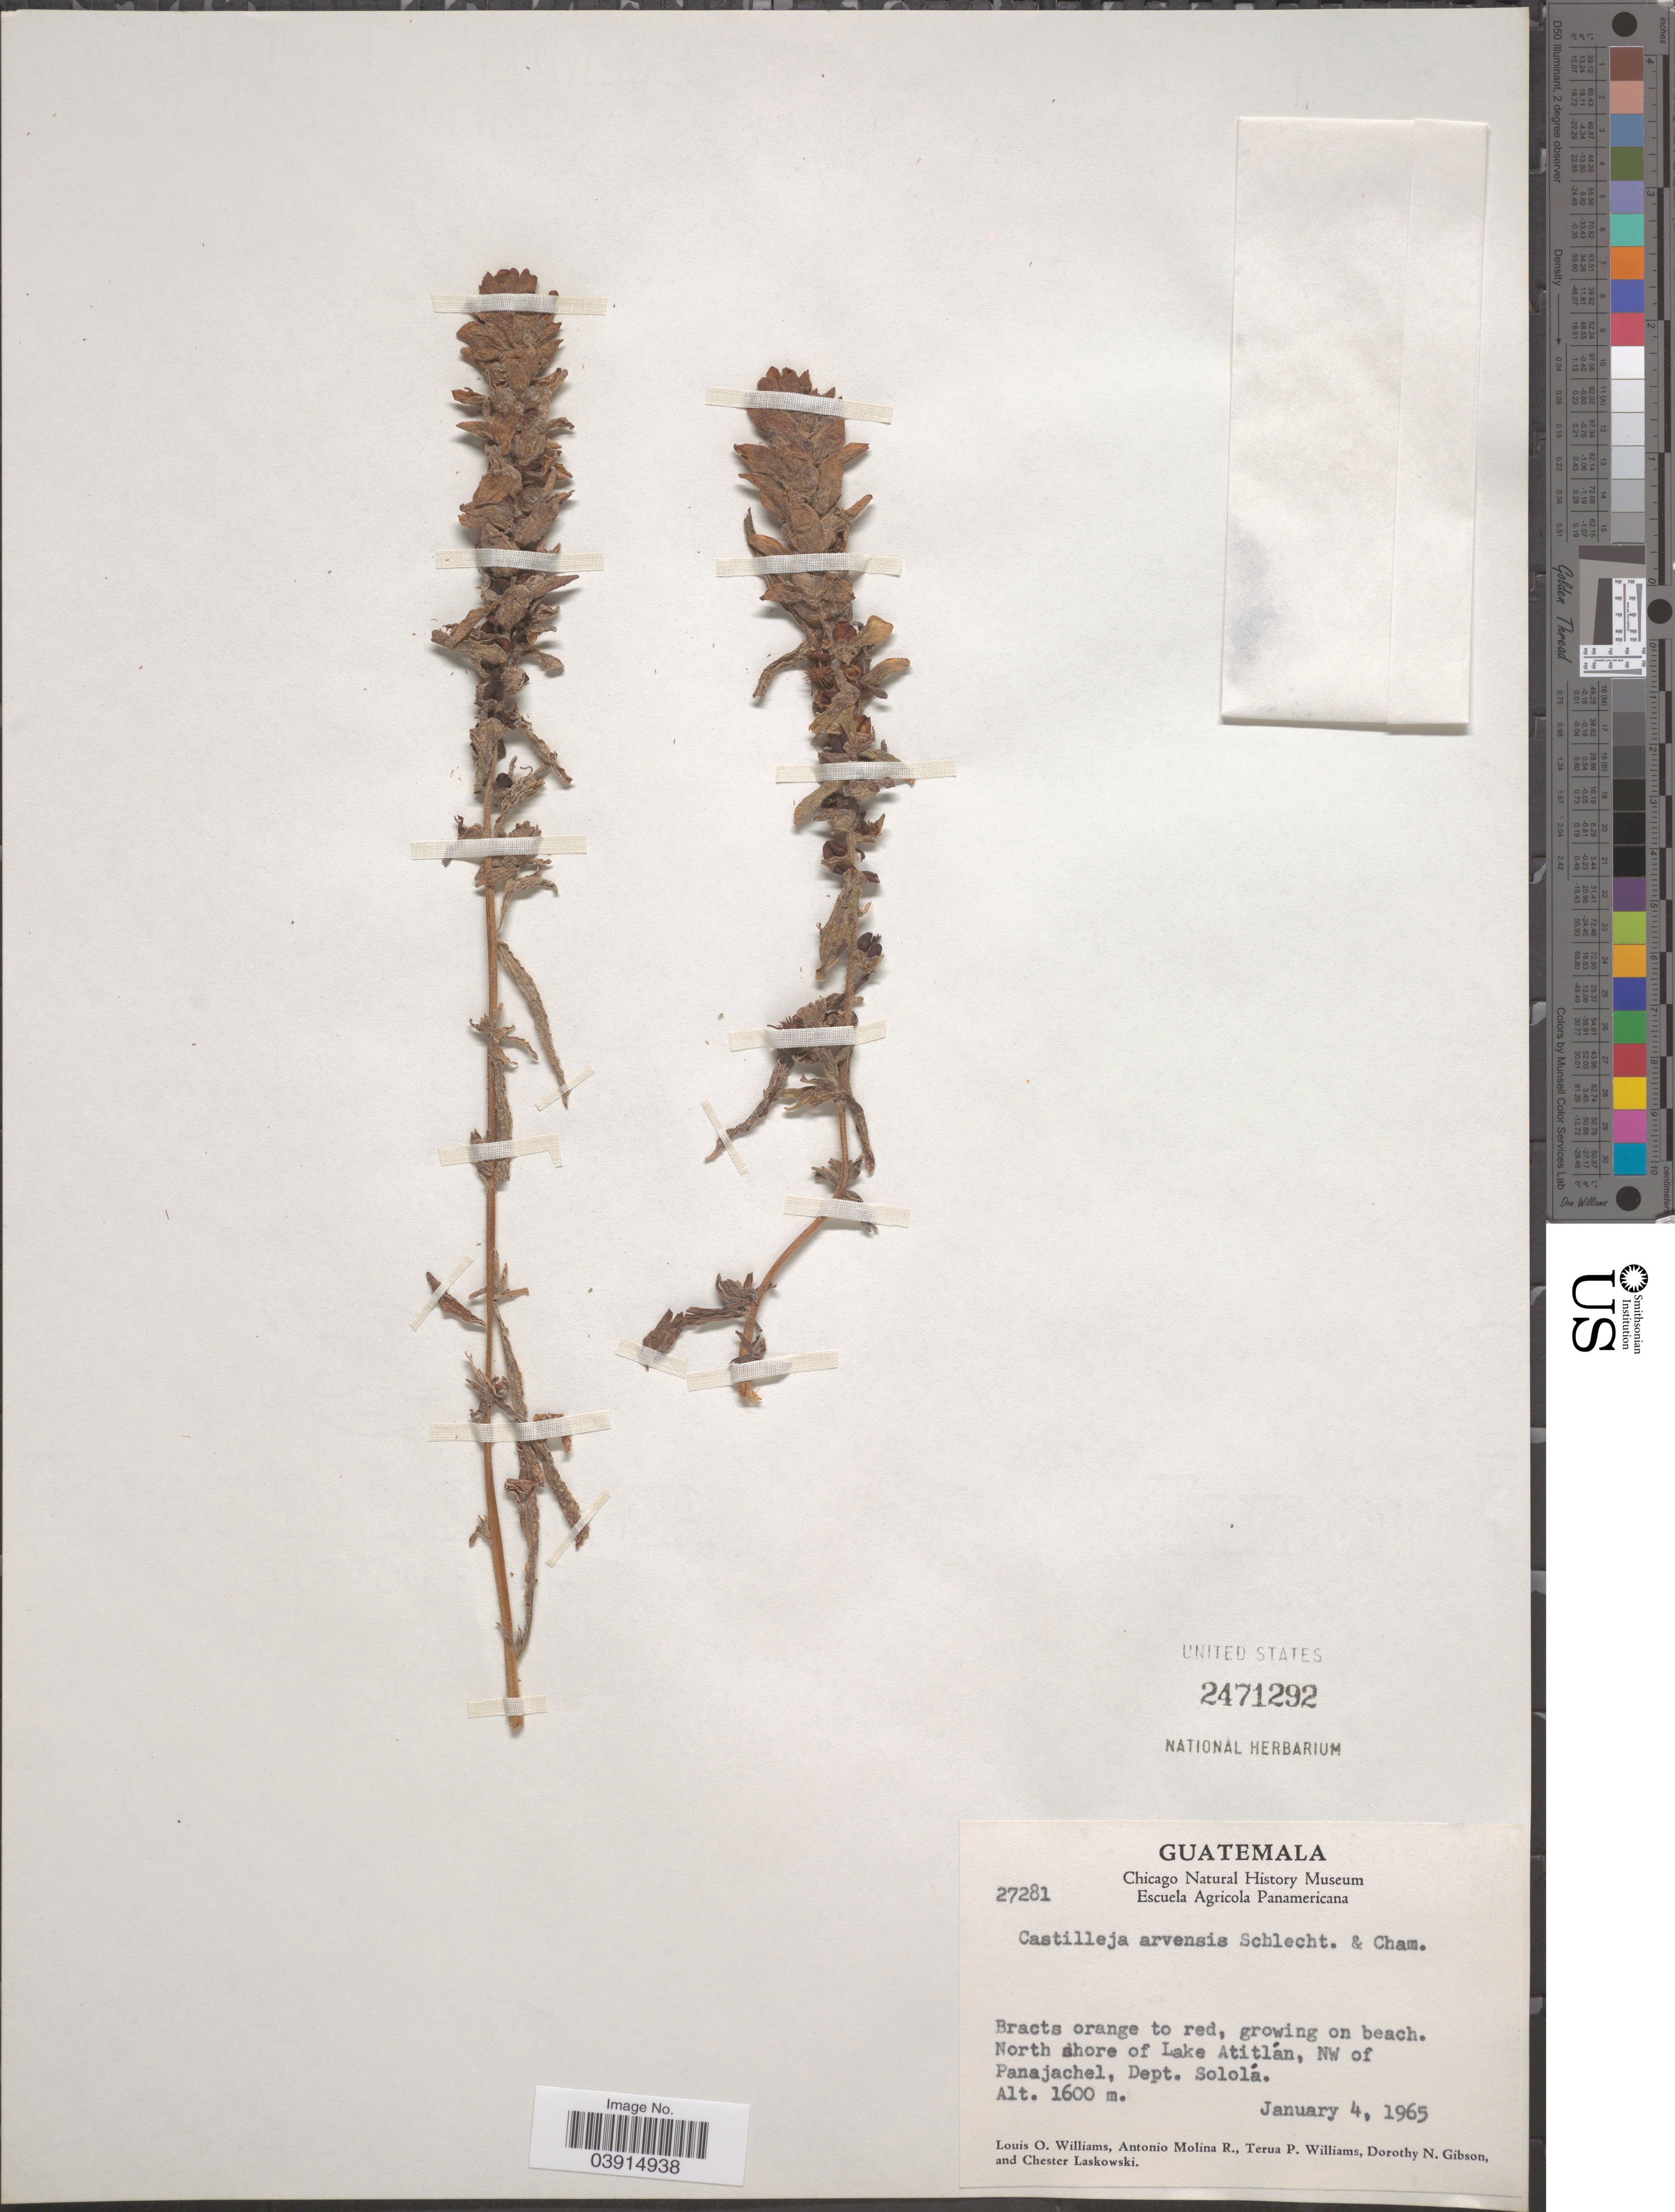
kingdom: Plantae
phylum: Tracheophyta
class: Magnoliopsida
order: Lamiales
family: Orobanchaceae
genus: Castilleja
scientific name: Castilleja arvensis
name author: Schltdl. & Cham.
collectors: L. O. Williams, A. Molina R., T. Williams, D. N. Gibson & C. Laskowski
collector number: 27281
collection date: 1965-01-04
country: Guatemala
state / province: Solola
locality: On beach. North shore of Lake Atitlán, NW of Panajachel, Dept. Sololá.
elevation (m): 1600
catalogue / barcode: US 2471292